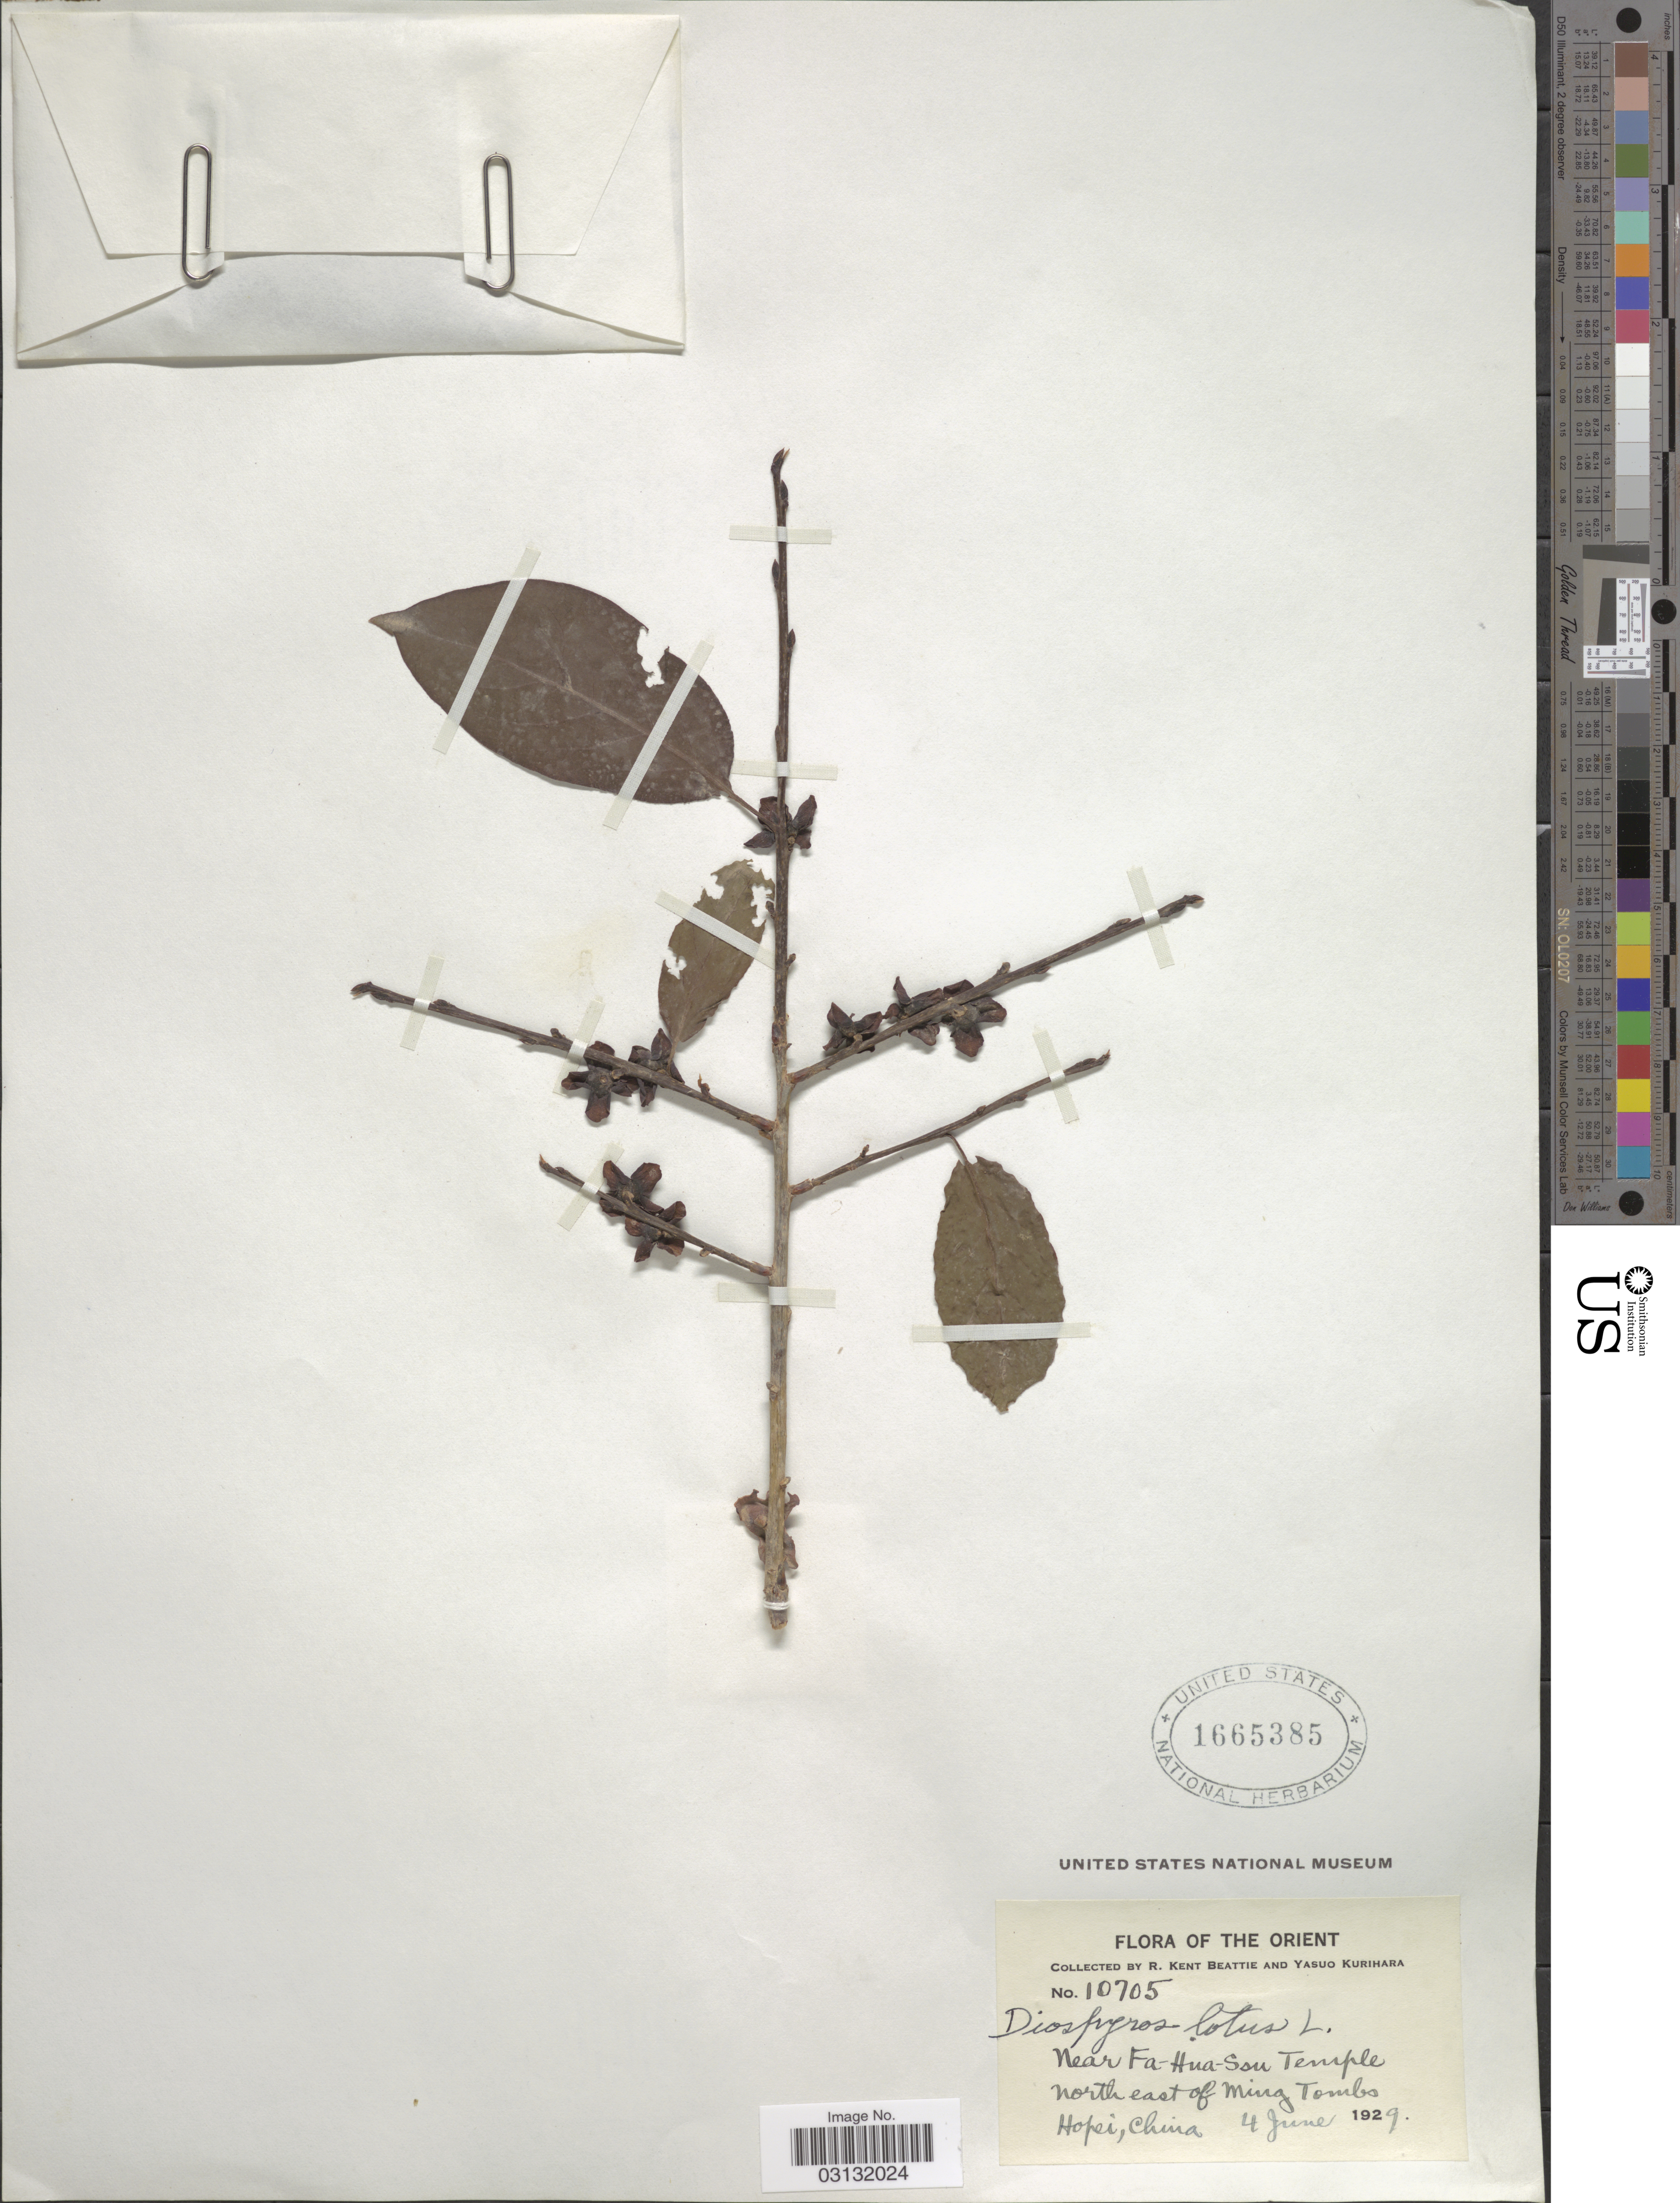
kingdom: Plantae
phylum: Tracheophyta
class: Magnoliopsida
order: Ericales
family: Ebenaceae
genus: Diospyros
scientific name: Diospyros lotus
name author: L.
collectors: R. K. Beattie & Y. Kurihara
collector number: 10705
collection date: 1929-06-04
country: China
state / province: Hebei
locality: The Orient, Near Fa-Hua-Ssu Temple northeast of Ming Tombs, Hopei, China.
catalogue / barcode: US 1665385